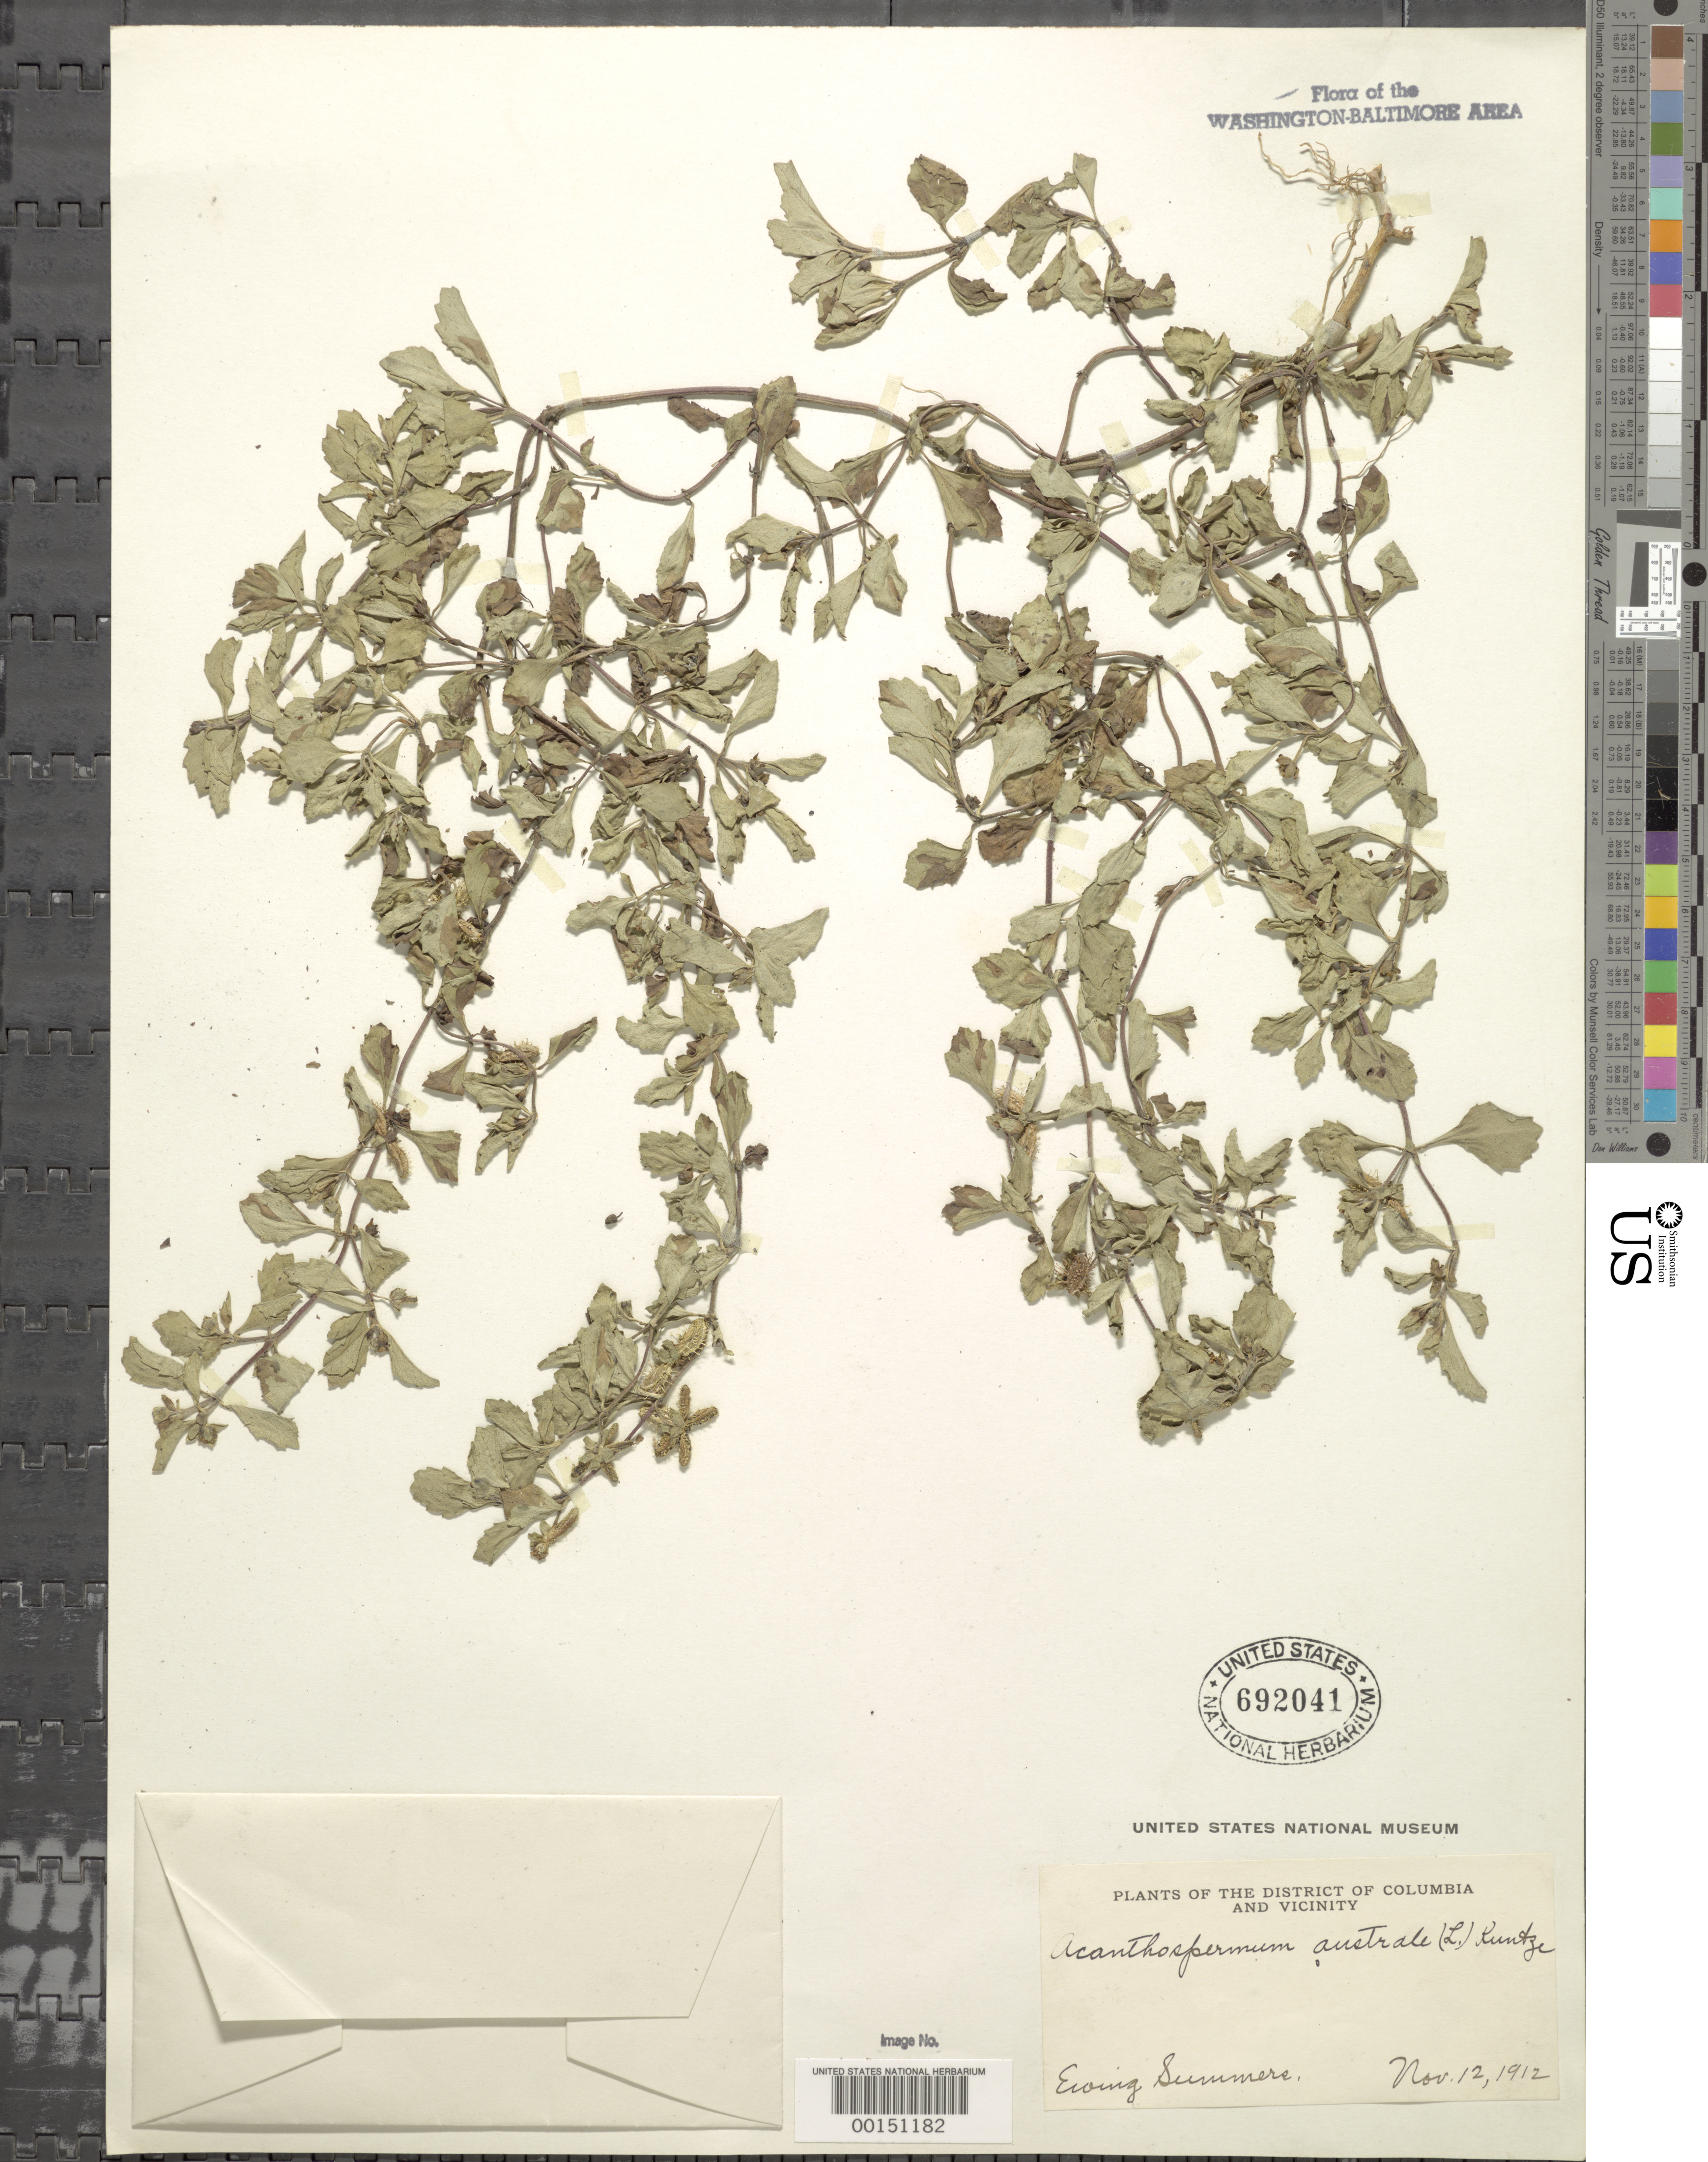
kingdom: Plantae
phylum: Tracheophyta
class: Magnoliopsida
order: Asterales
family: Asteraceae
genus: Acanthospermum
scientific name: Acanthospermum australe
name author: (Loefl.) Kuntze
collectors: E. Summers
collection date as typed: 12 Nov 1912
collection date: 1912-11-12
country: United States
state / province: District of Columbia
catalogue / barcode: US 692041